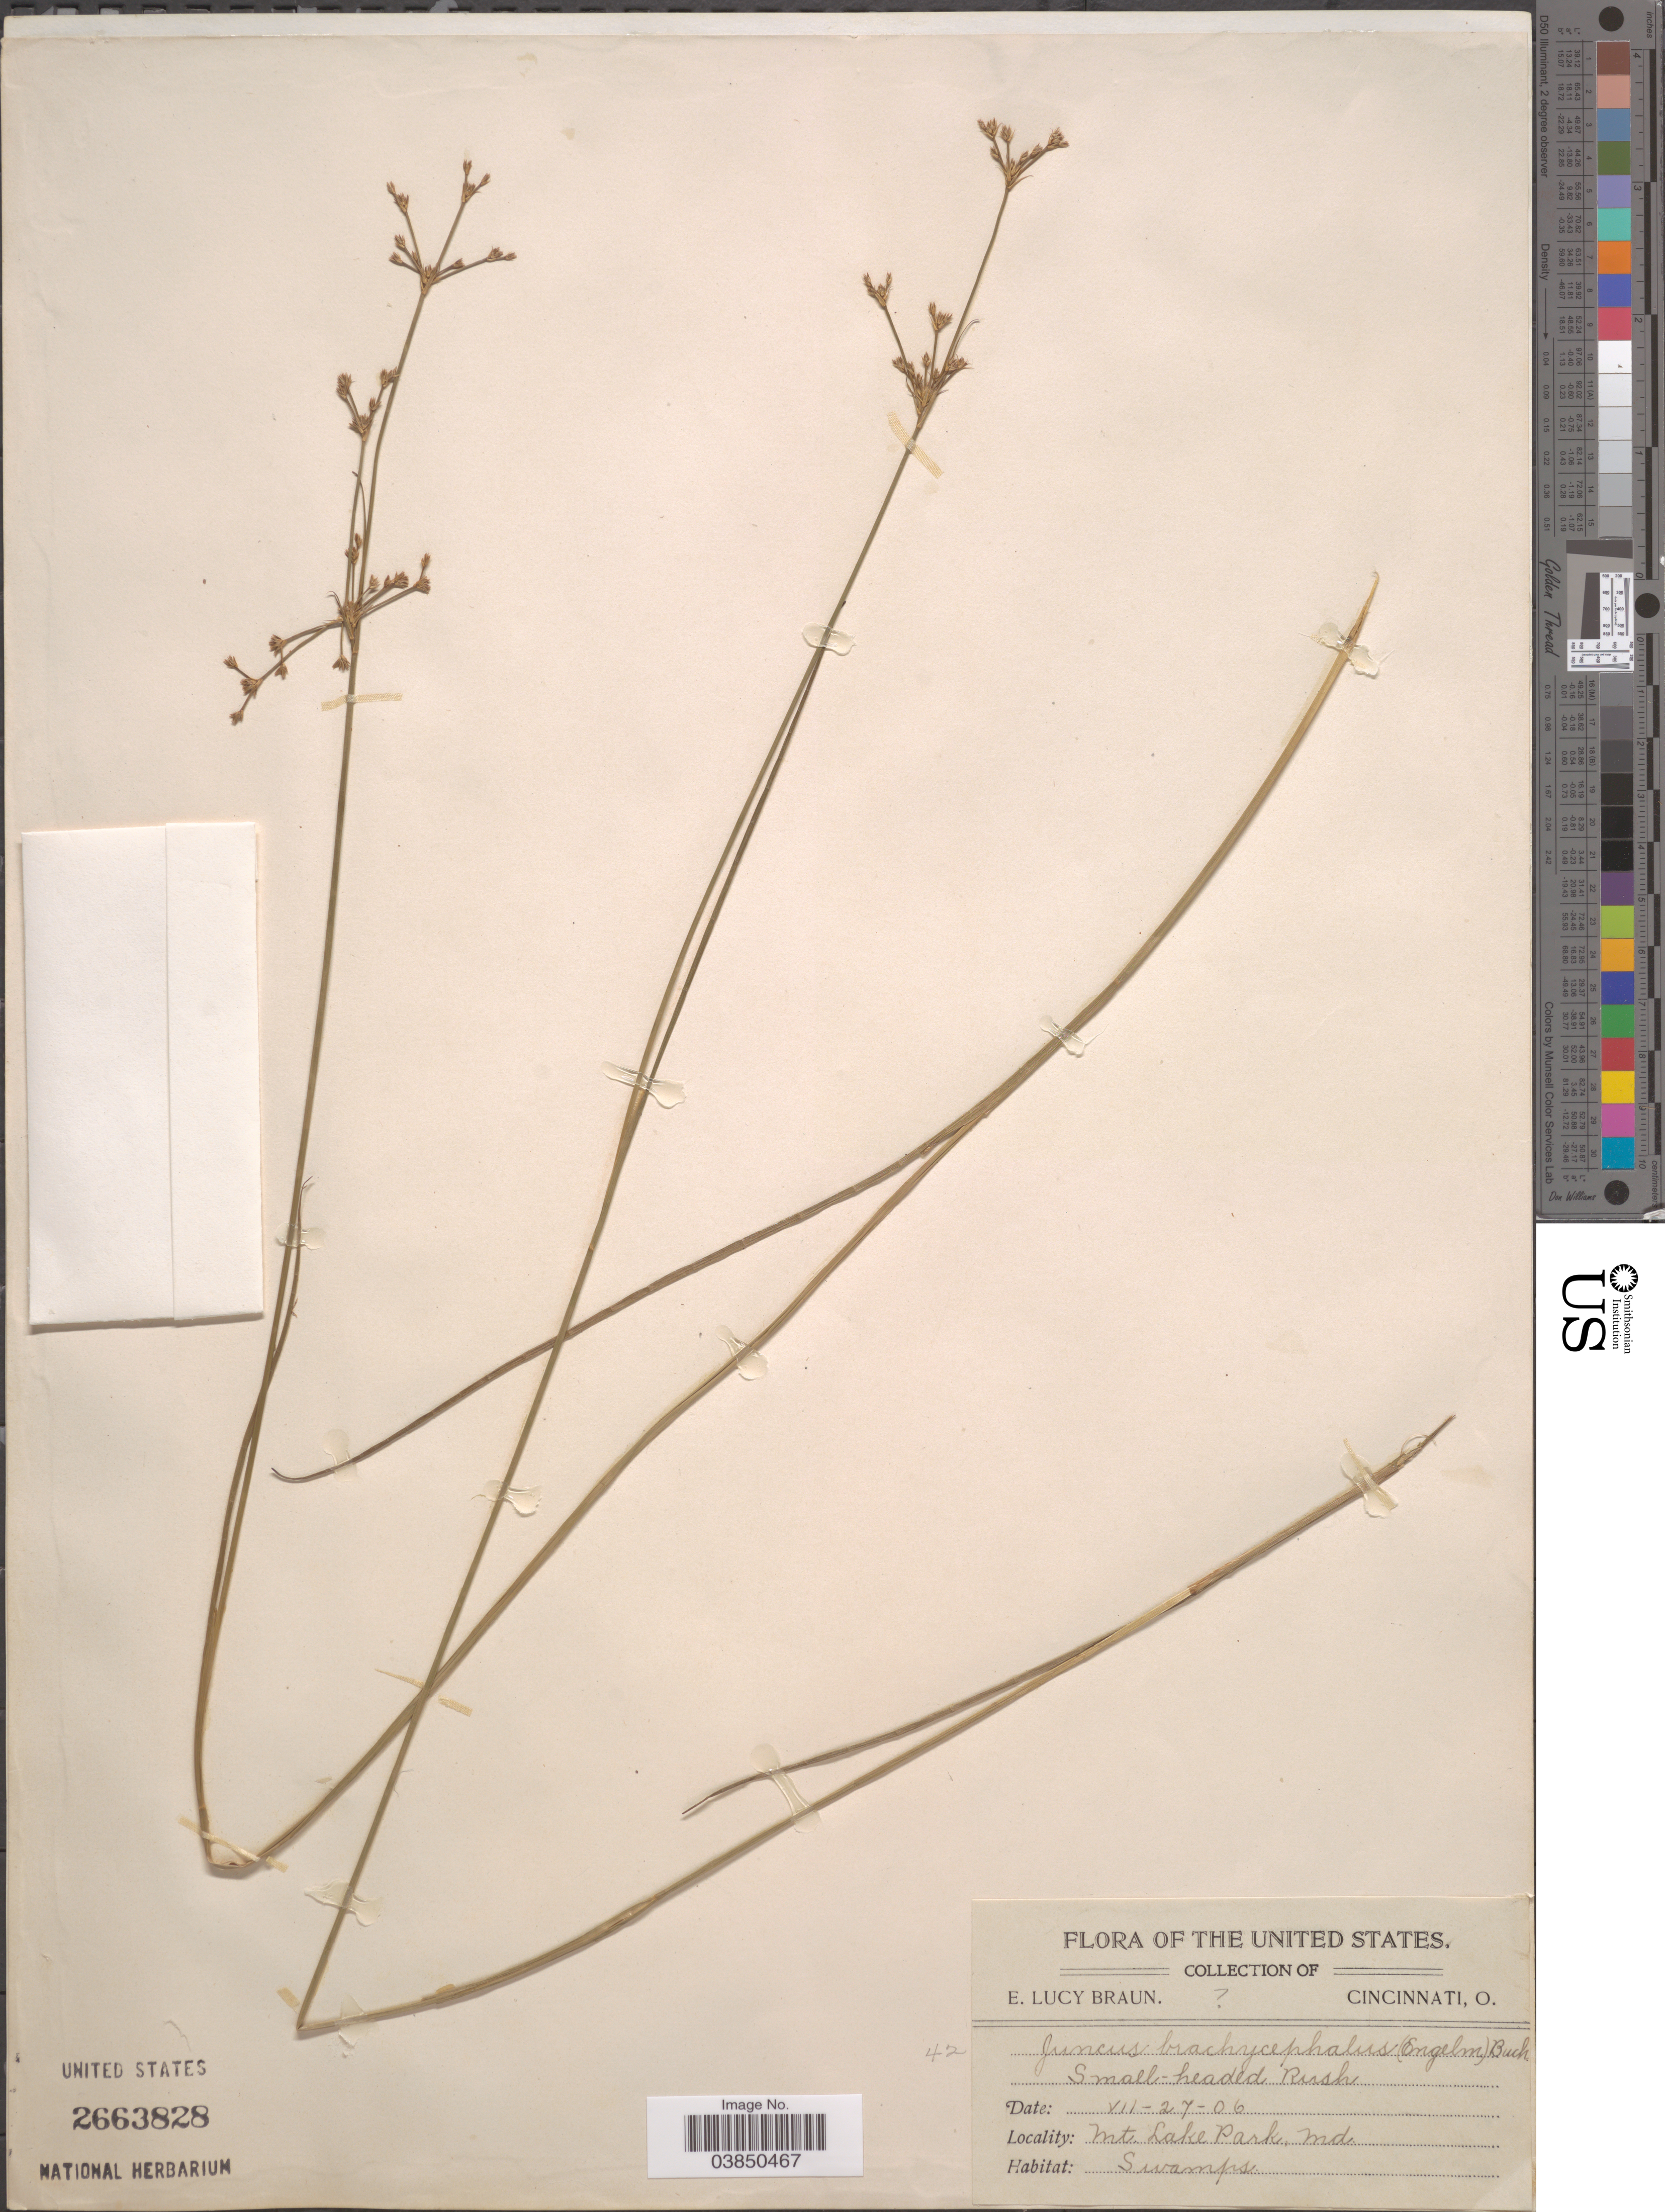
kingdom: Plantae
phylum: Tracheophyta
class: Liliopsida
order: Poales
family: Juncaceae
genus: Juncus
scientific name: Juncus brachycephalus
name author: (Engelm.) Buchenau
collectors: E. L. Braun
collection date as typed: Transcribed d/m/y: 27/7/6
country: United States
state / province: Maryland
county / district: Garrett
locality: Mt. Lake Park.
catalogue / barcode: US 2663828